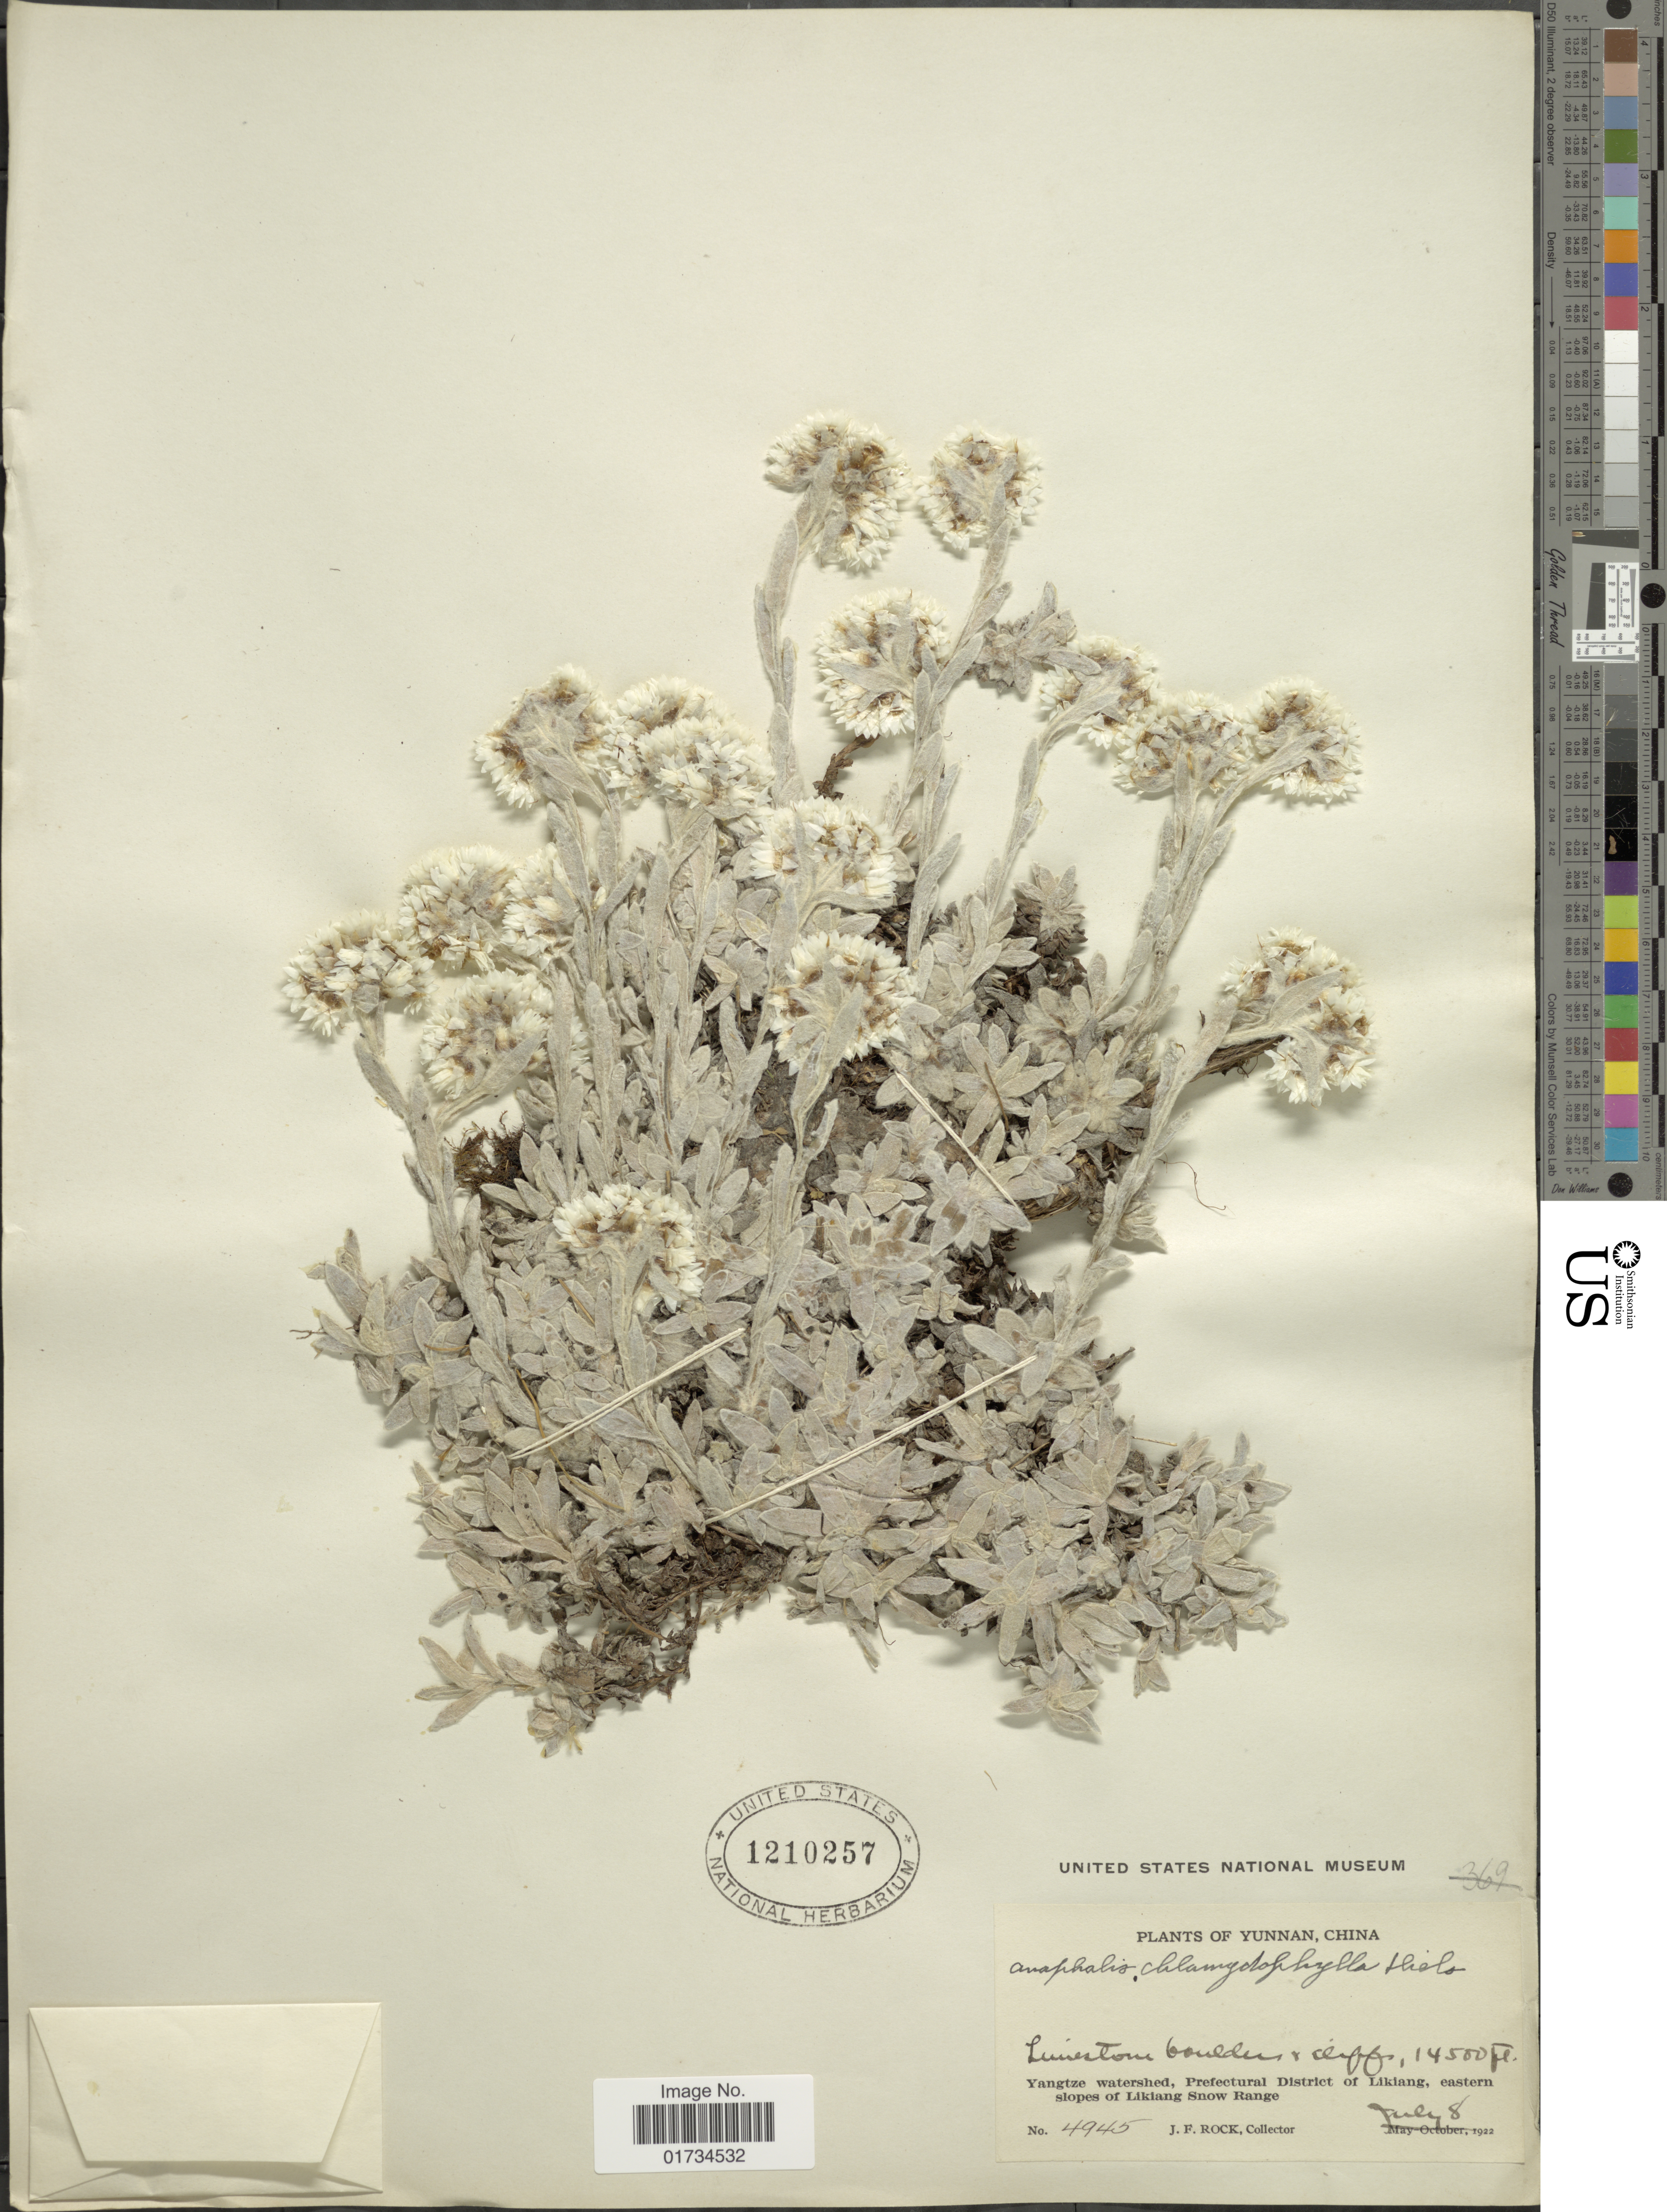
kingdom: Plantae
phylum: Tracheophyta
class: Magnoliopsida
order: Asterales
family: Asteraceae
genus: Anaphalis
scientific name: Anaphalis chlamydophylla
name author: Diels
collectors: J. Rock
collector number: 4945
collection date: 1922-07-08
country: China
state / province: Yunnan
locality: Yunnan, China. Limestone boulders + cliffs. Yangtze watershed, Prefectural District of Likiang, eastern slopes of Likiang Snow Range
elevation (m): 4420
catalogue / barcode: US 1210257